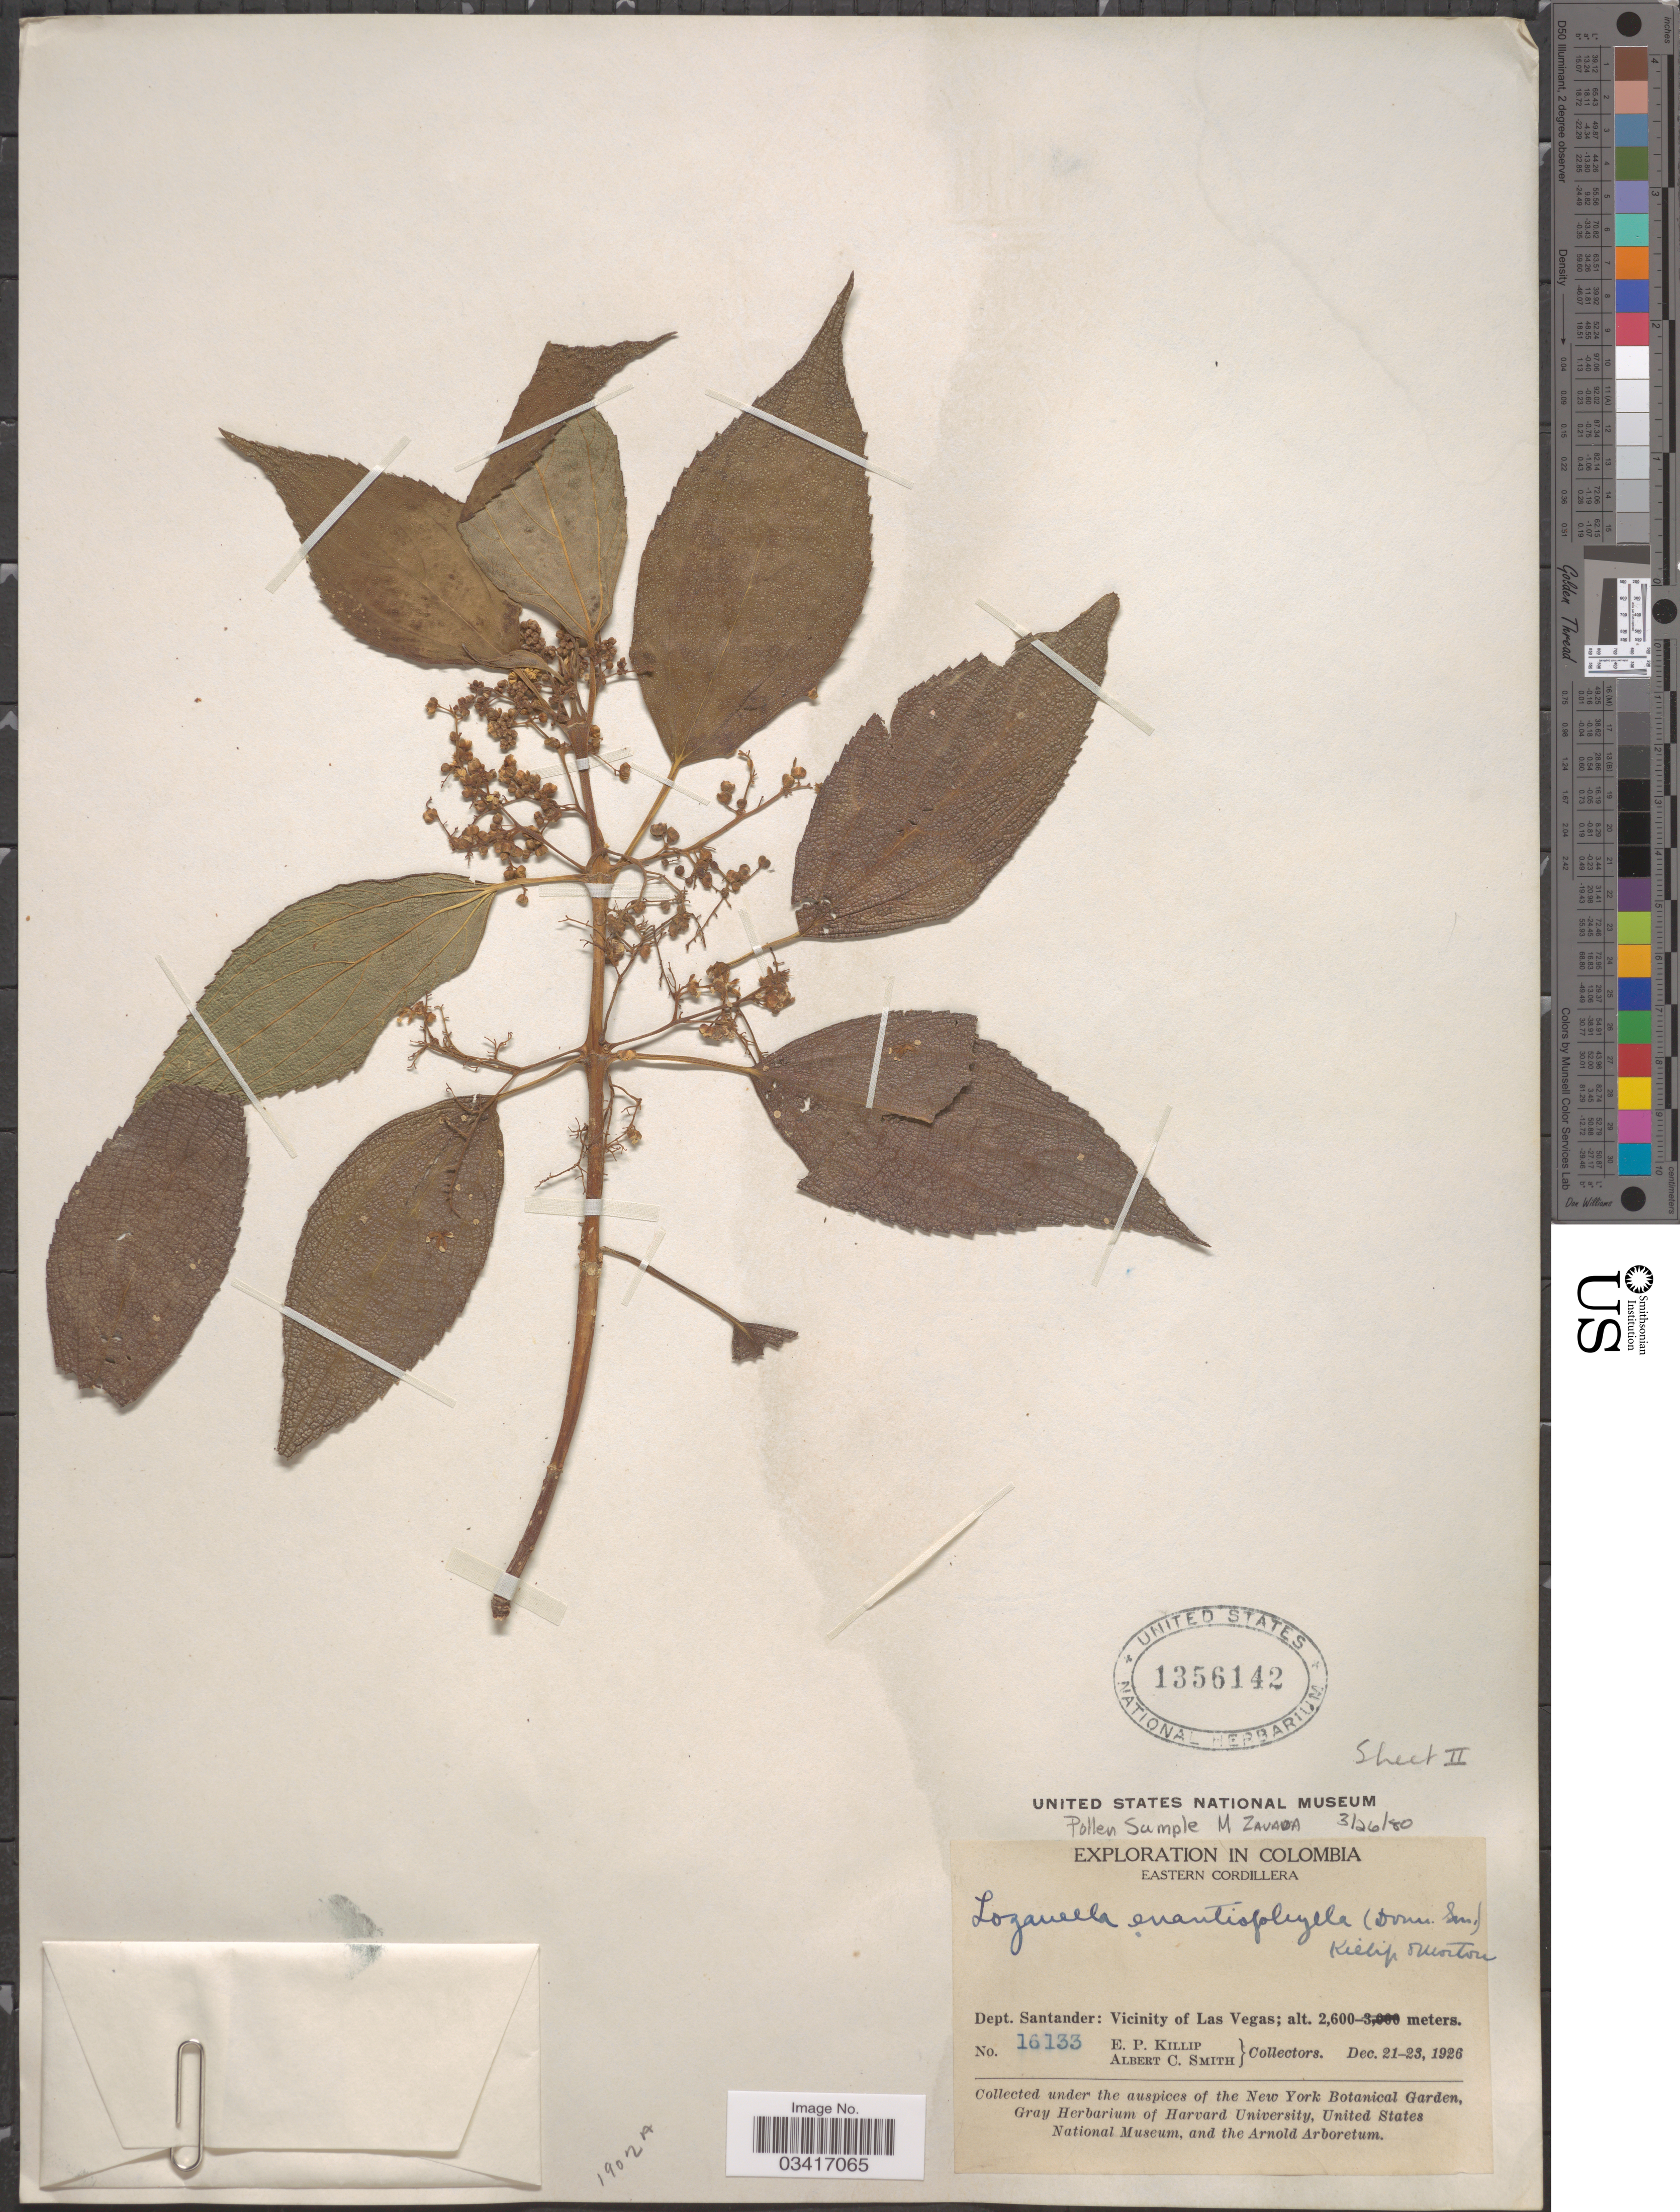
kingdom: Plantae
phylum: Tracheophyta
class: Magnoliopsida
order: Rosales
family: Cannabaceae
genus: Lozanella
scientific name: Lozanella enantiophylla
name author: (Donn. Sm.) Killip & C.V. Morton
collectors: E. P. Killip & A. C. Smith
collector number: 16133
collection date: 1926-12-21/1926-12-23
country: Colombia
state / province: Santander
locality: Eastern Cordillera. Dept. Santander: Vicinity of Las Vegas.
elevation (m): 2600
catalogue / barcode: US 1356142